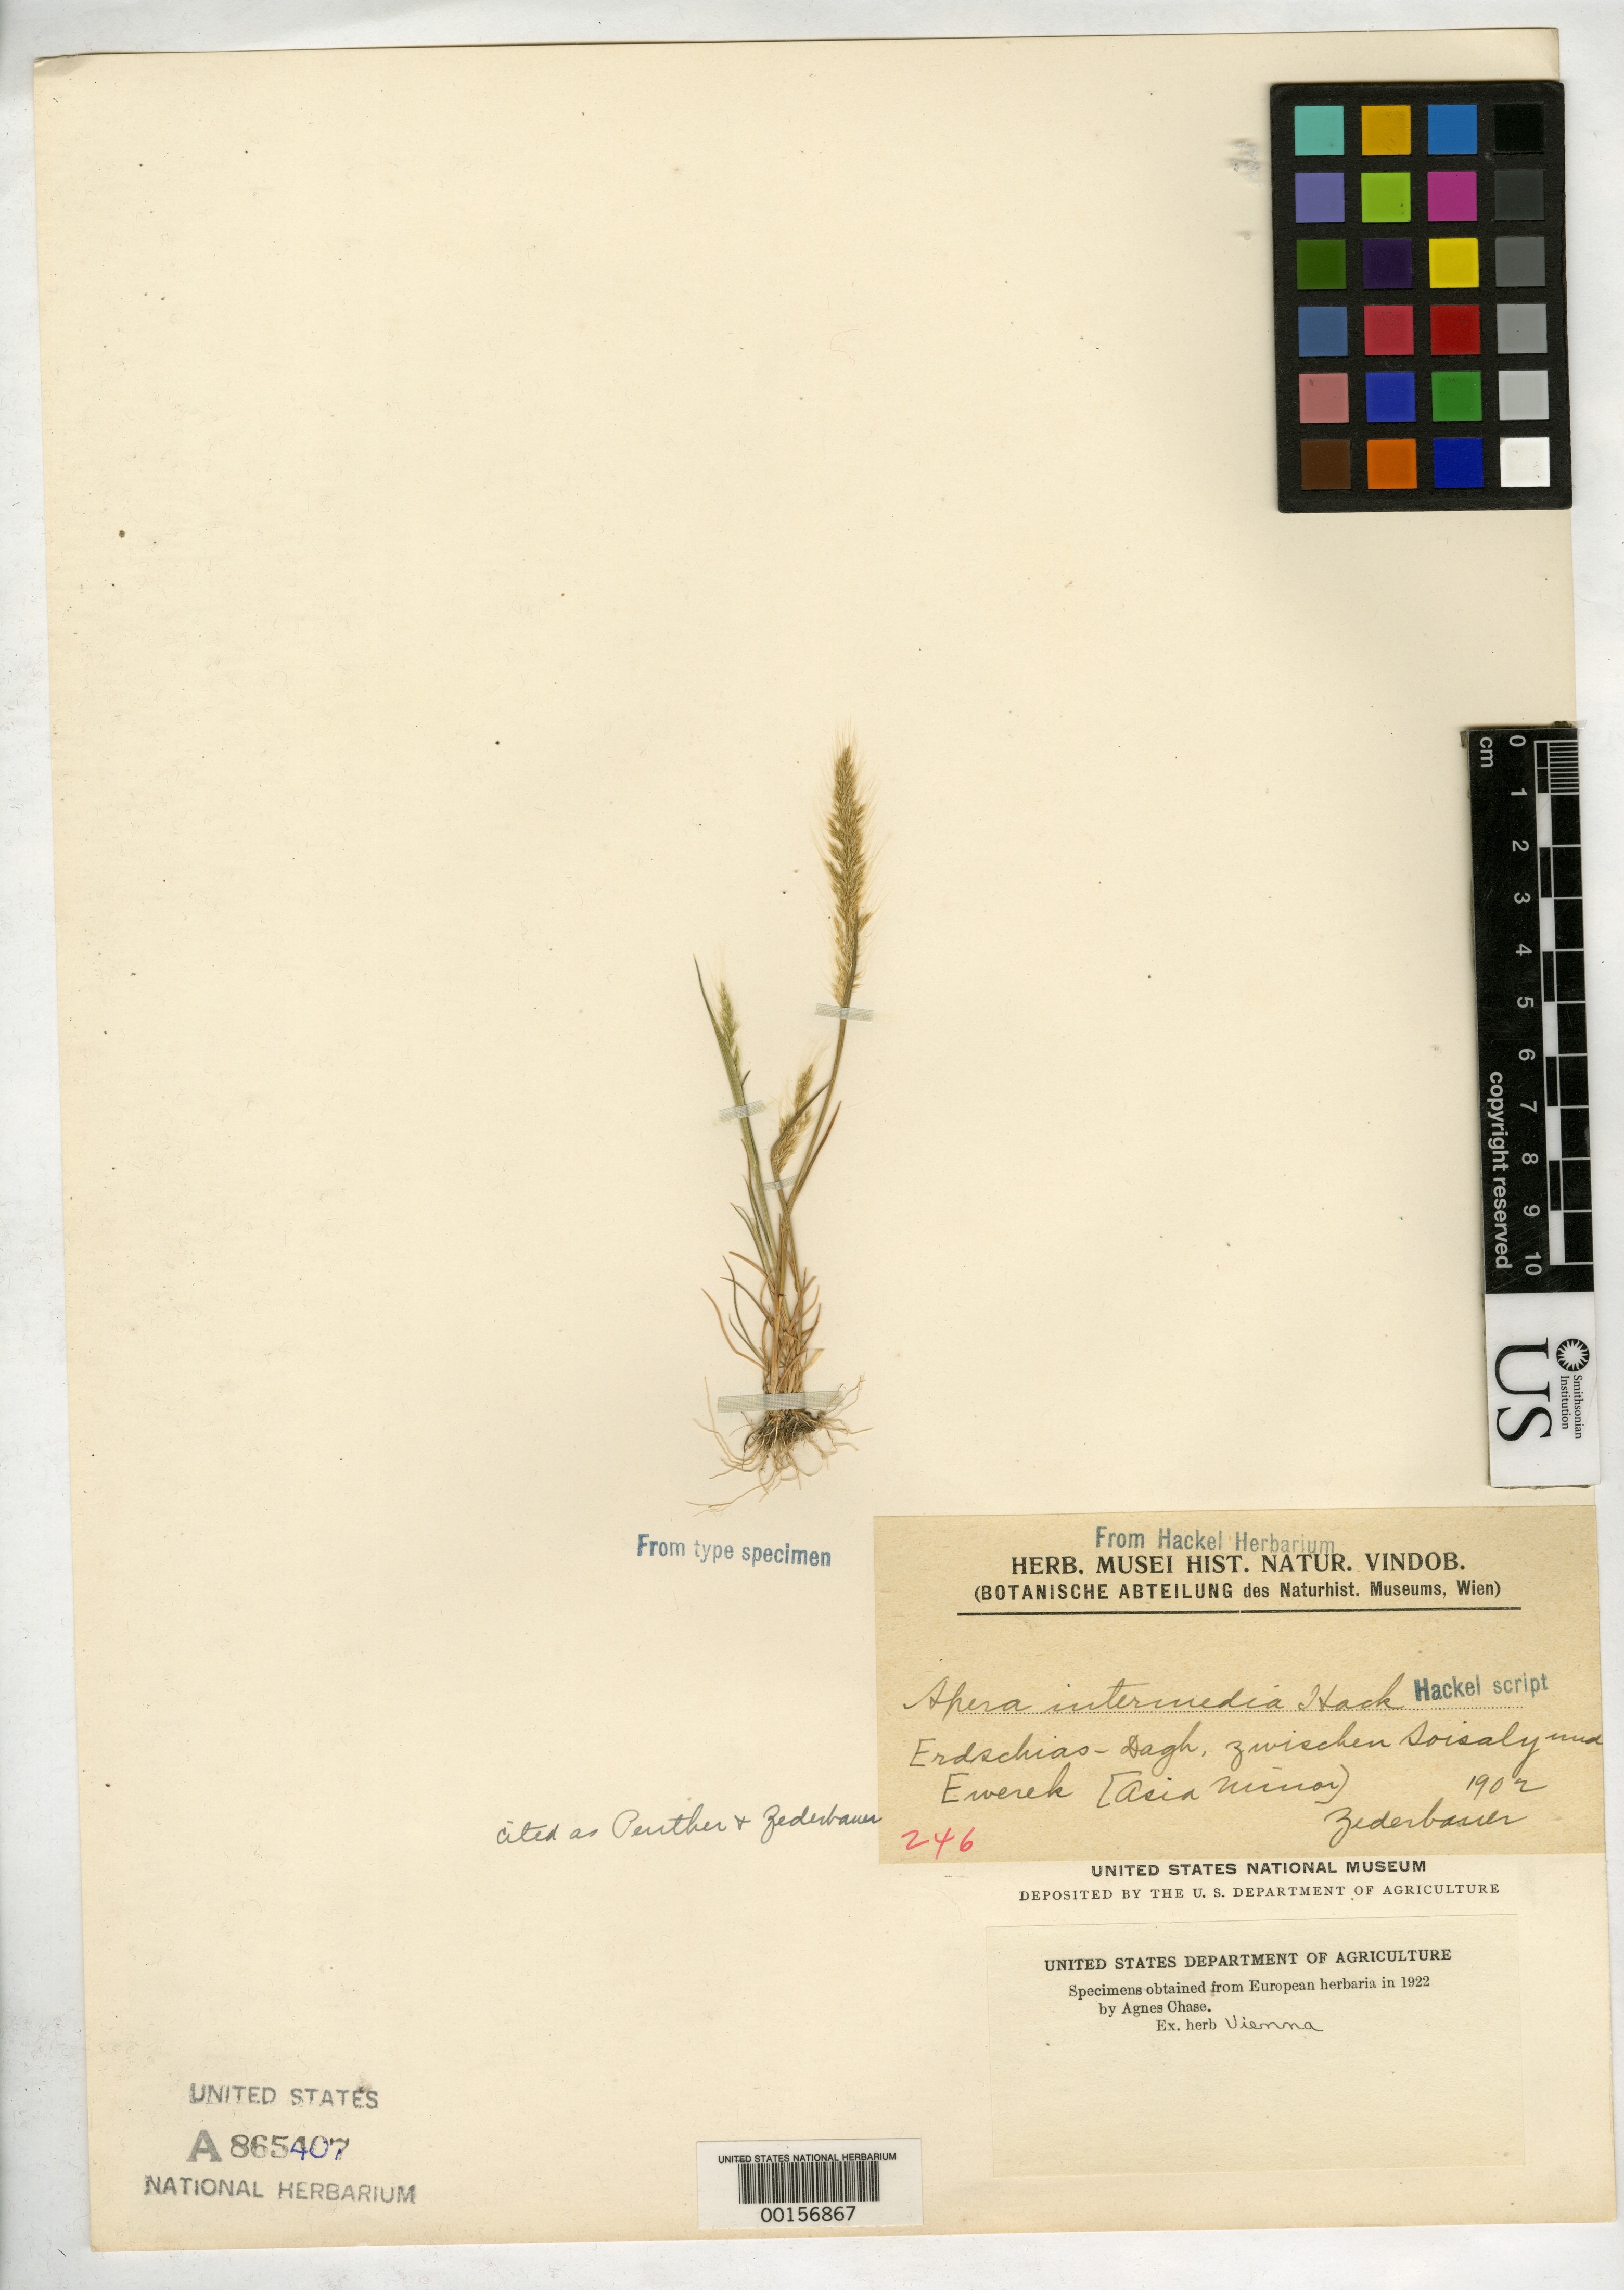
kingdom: Plantae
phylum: Tracheophyta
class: Liliopsida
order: Poales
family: Poaceae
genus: Apera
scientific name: Apera intermedia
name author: Hack.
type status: Type Fragment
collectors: E. Zederbauer & A. Penther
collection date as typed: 1902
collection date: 1902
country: Turkey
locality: "Asia Minor", Erdschias-Dagh. Zwischen Soisaly und Ewerek.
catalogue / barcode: US 865407A